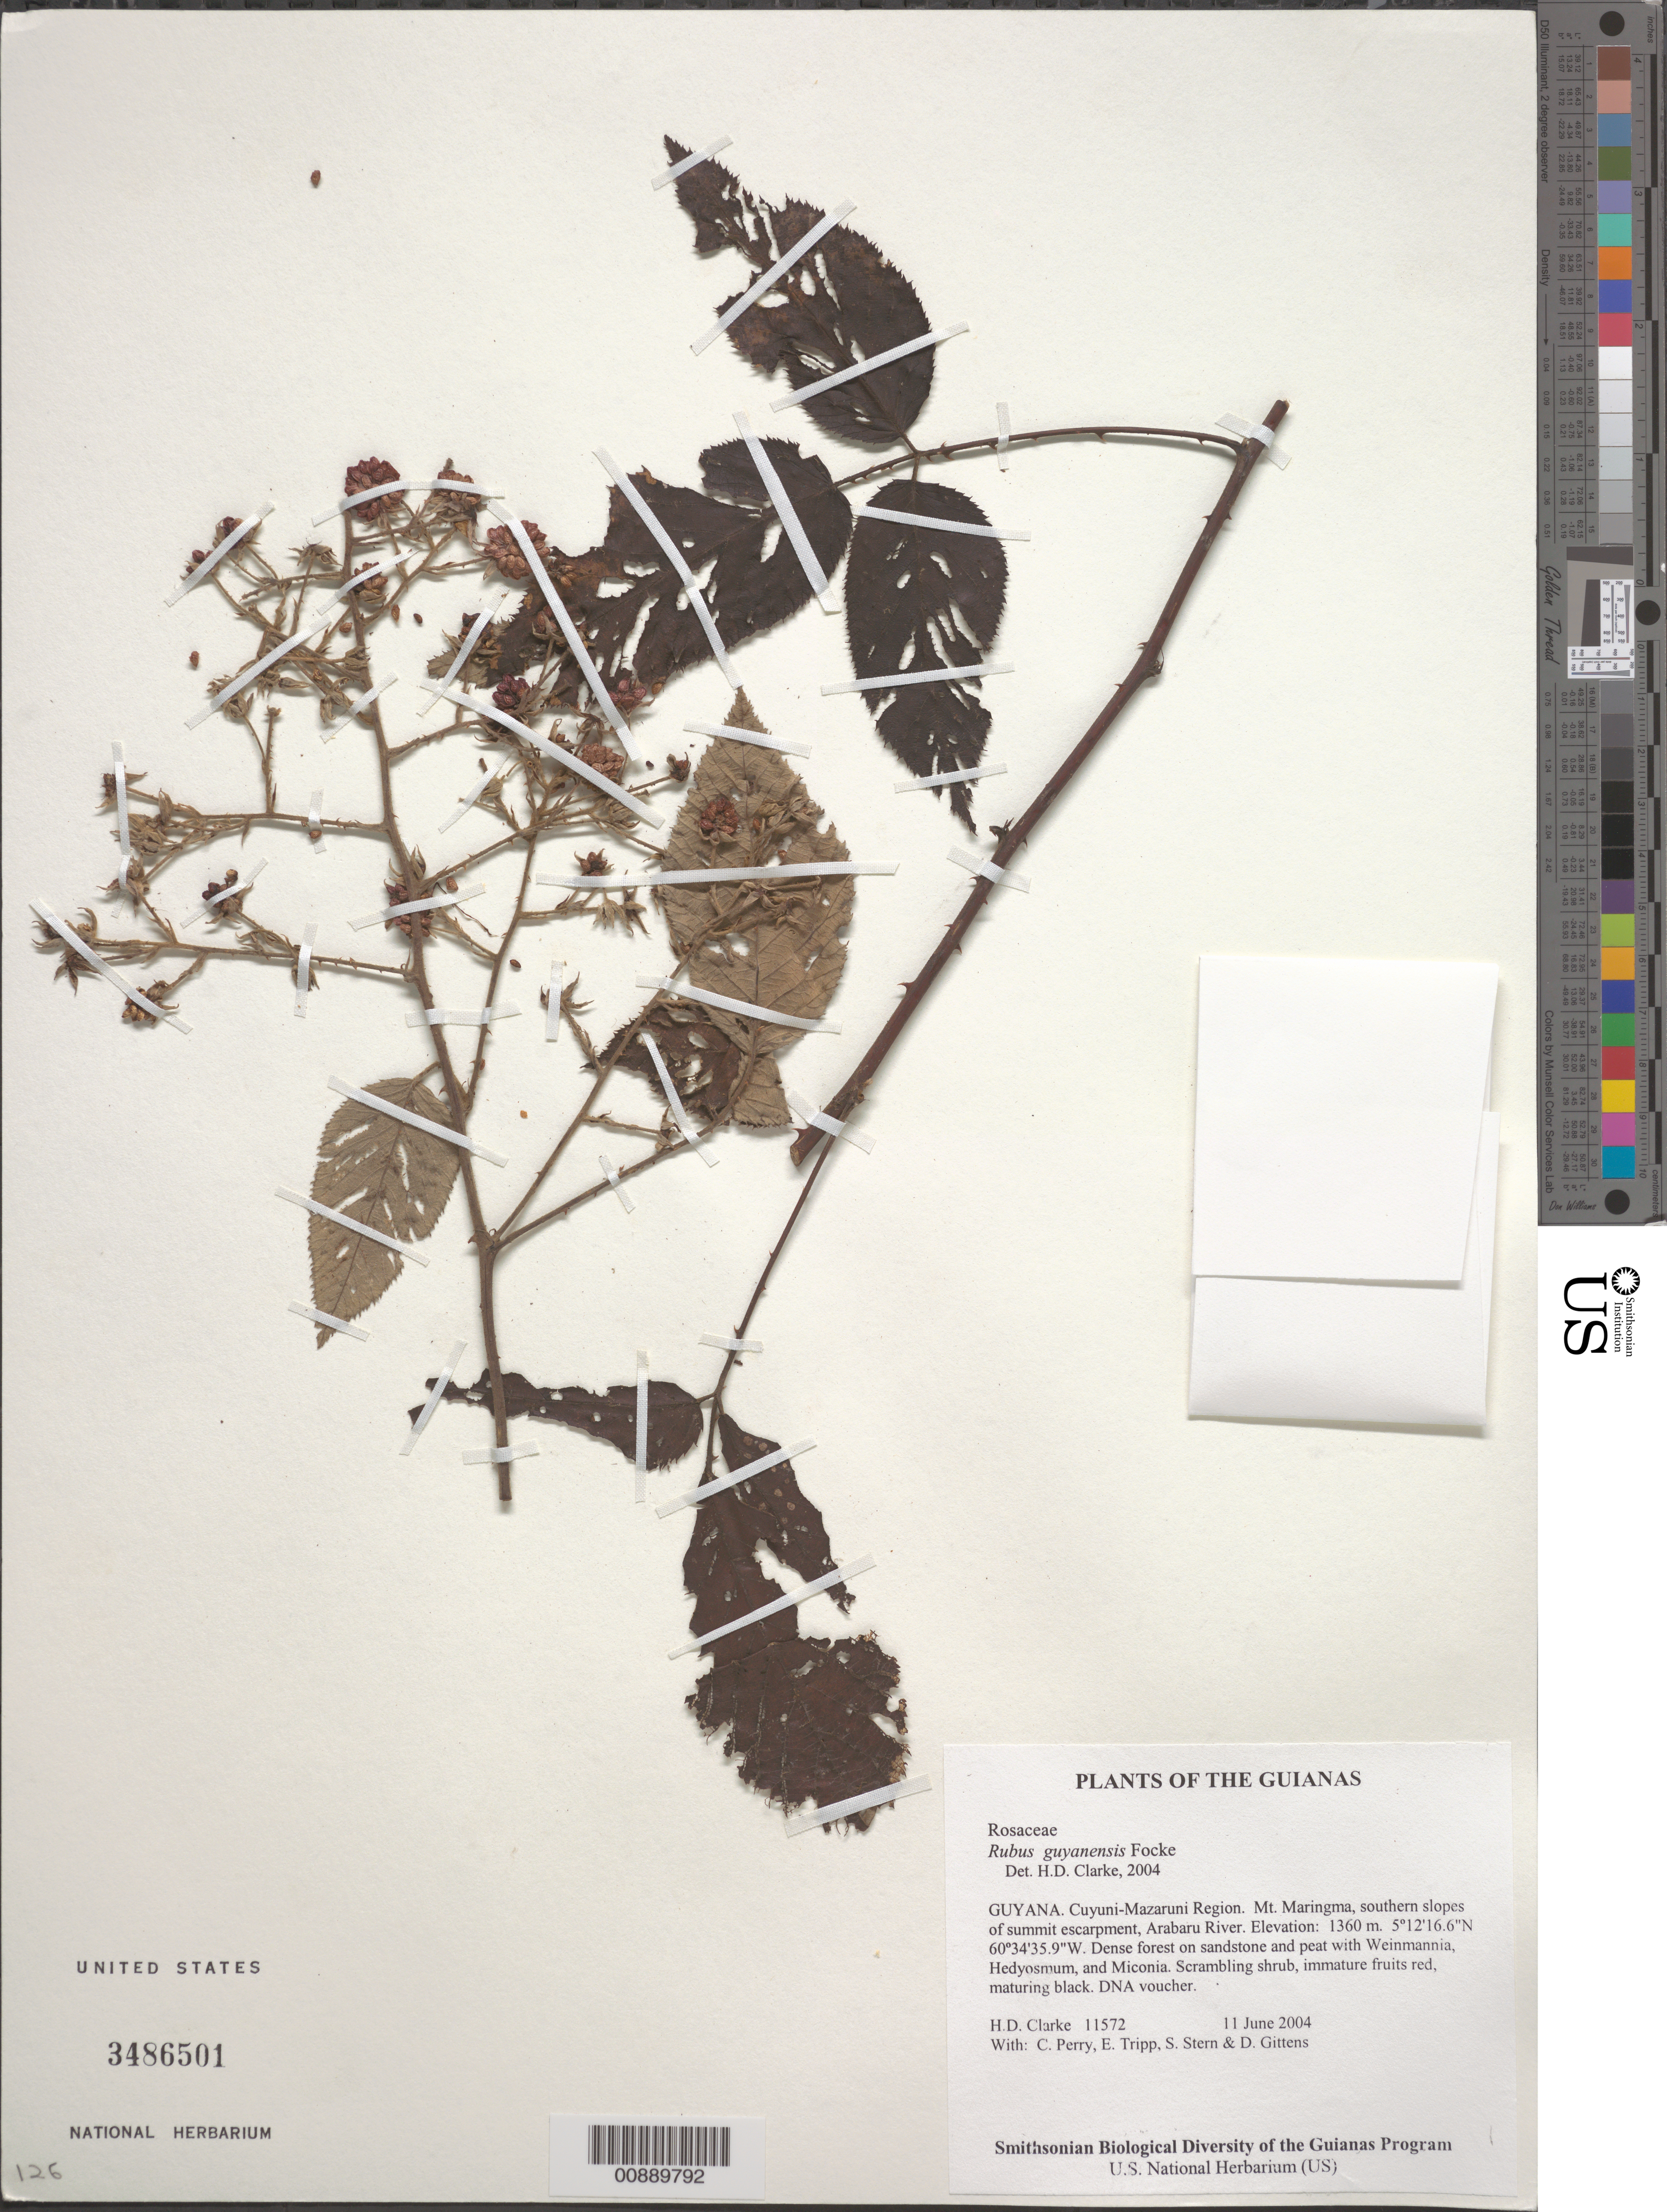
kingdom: Plantae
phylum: Tracheophyta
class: Magnoliopsida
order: Rosales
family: Rosaceae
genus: Rubus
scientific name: Rubus guyanensis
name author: Focke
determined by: Clarke, H. D., University of North Carolina (Asheville)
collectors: H. D. Clarke, C. Perry, E. Tripp, S. R. Stern & D. Gittens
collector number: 11572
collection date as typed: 11 June 2004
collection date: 2004-06-11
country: Guyana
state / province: Cuyuni-Mazaruni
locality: Mt. Maringma, southern slopes of summit escarpment, Arabaru River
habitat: Dense forest on sandstone and peat with Weinmannia, Hedyosmum, and Miconia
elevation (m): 1360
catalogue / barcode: US 3486501